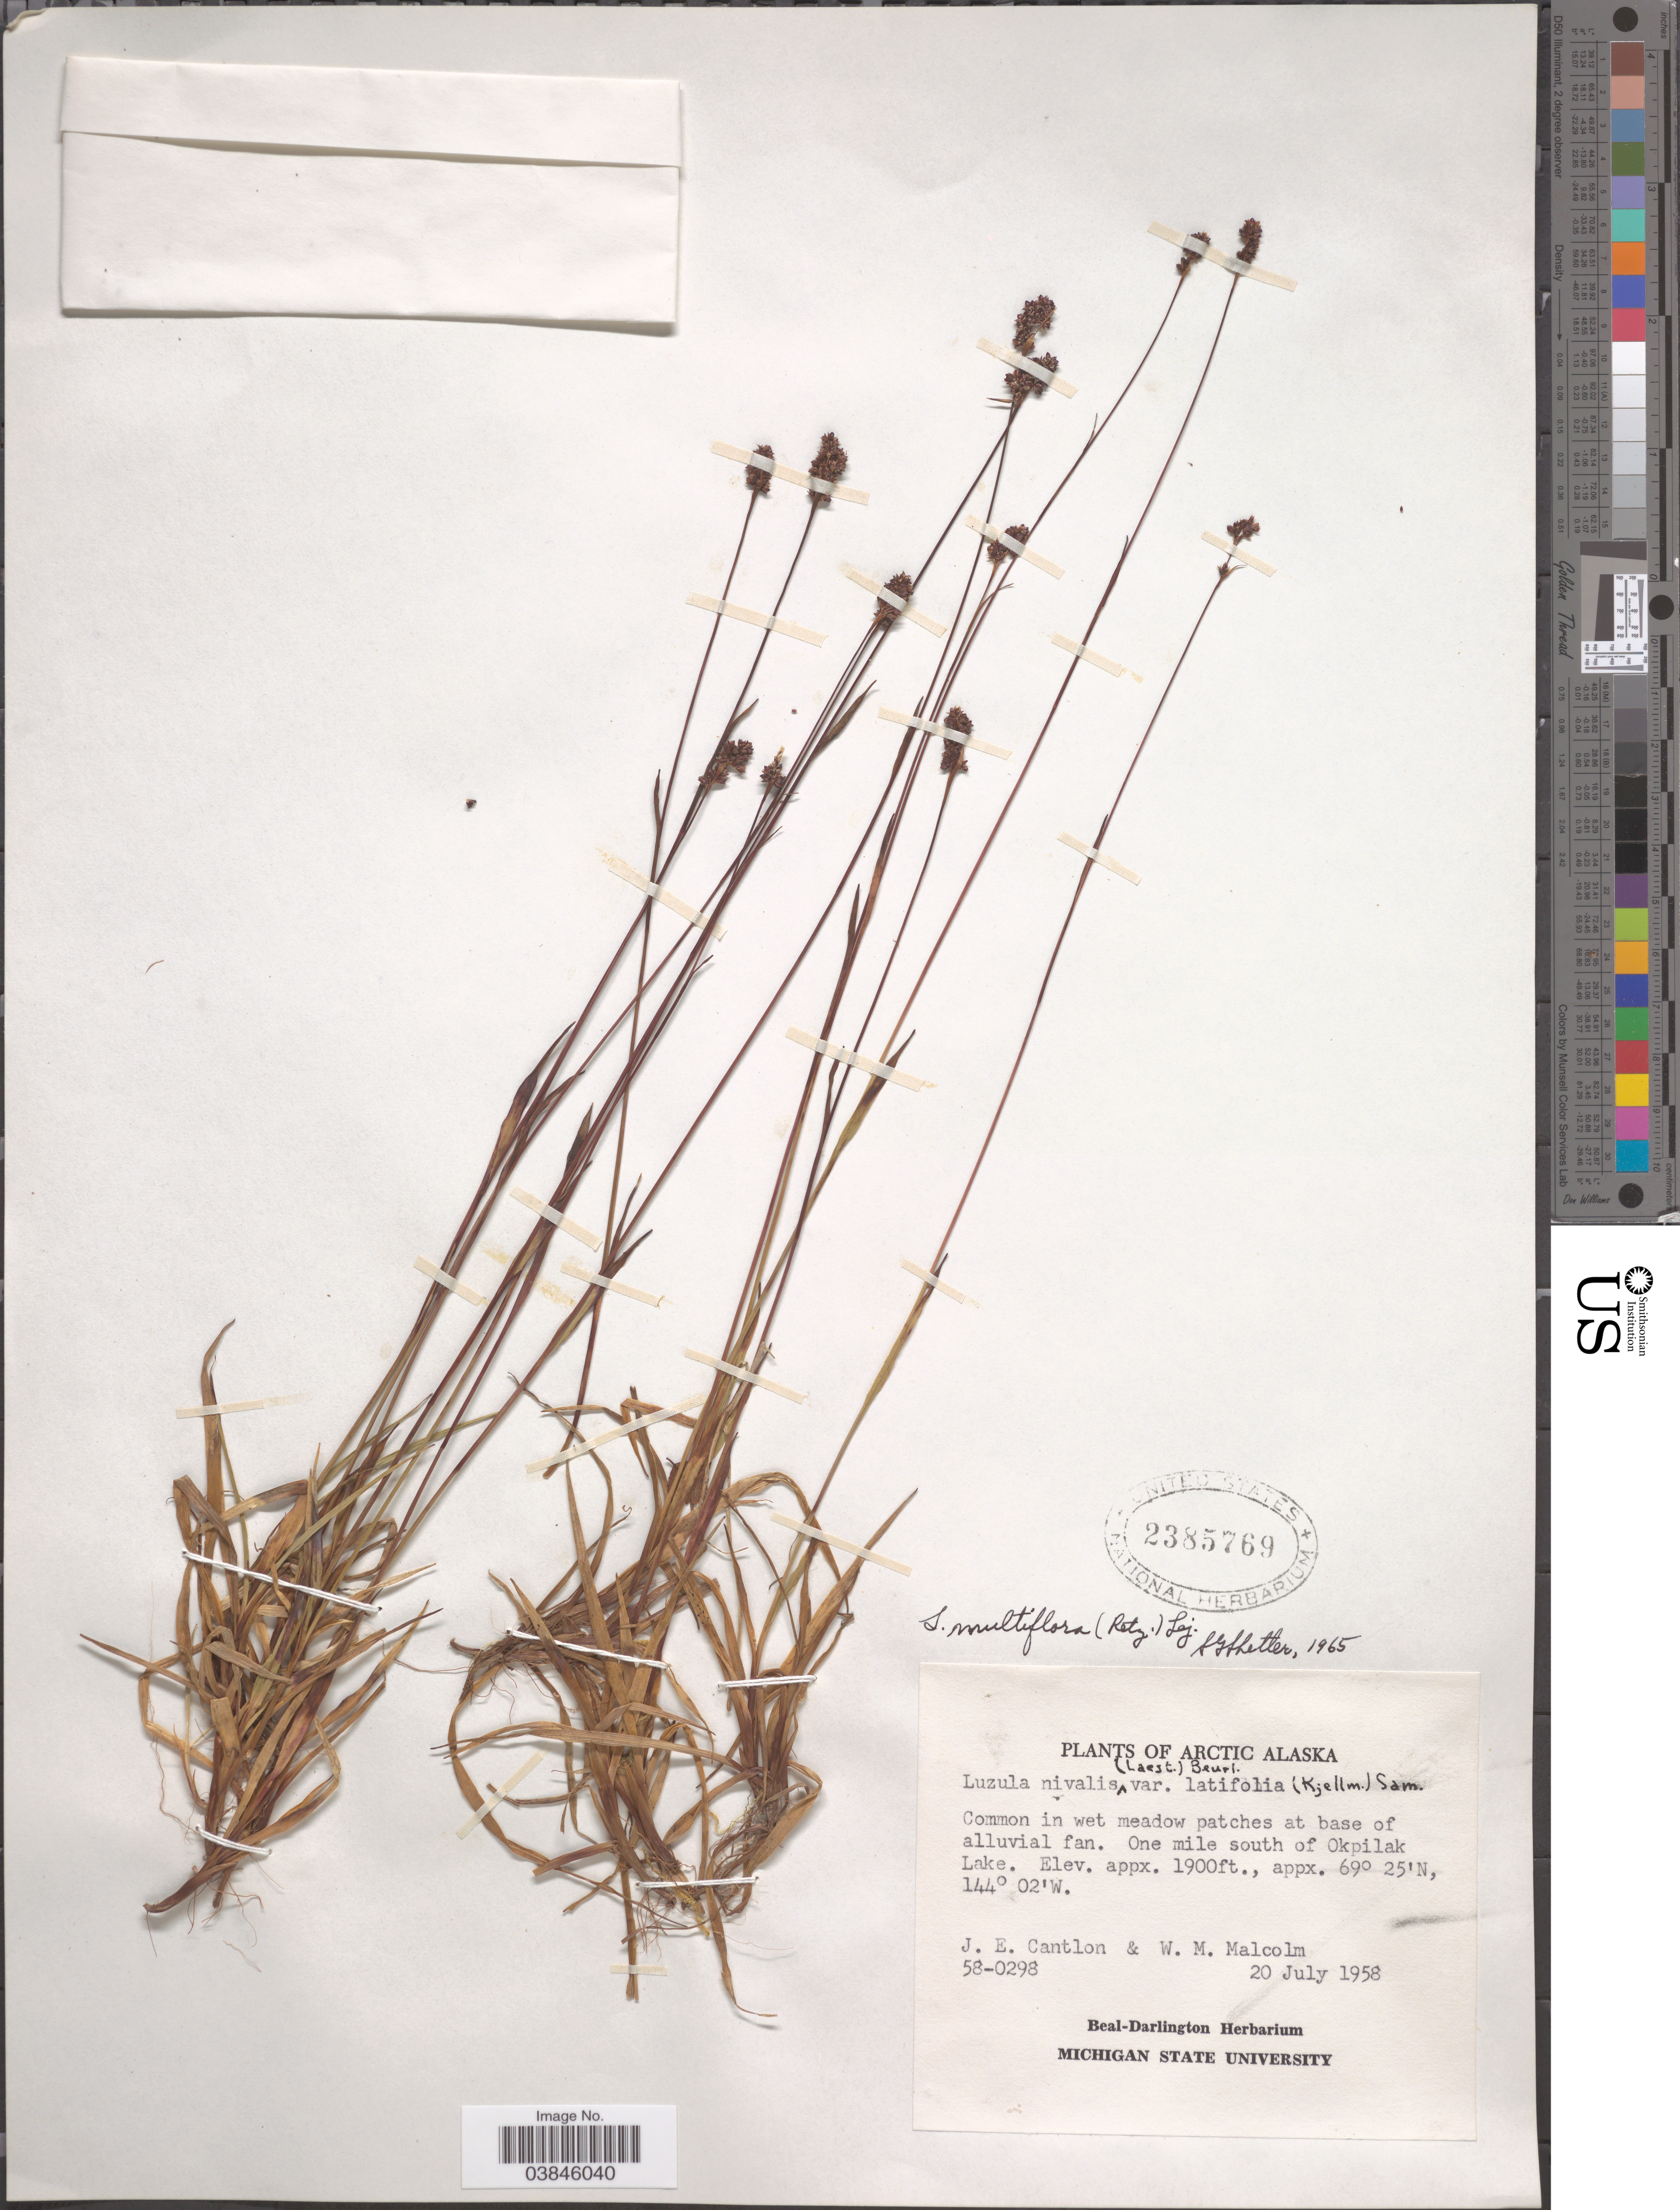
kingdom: Plantae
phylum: Tracheophyta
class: Liliopsida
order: Poales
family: Juncaceae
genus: Luzula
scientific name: Luzula multiflora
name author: (Ehrh.) Lej.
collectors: J. Cantlon & W. Malcolm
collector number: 50-0298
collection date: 1958-07-20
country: United States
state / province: Alaska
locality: Arctic Alaska. One mile south of Okpilak Lake.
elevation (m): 579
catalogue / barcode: US 2385769